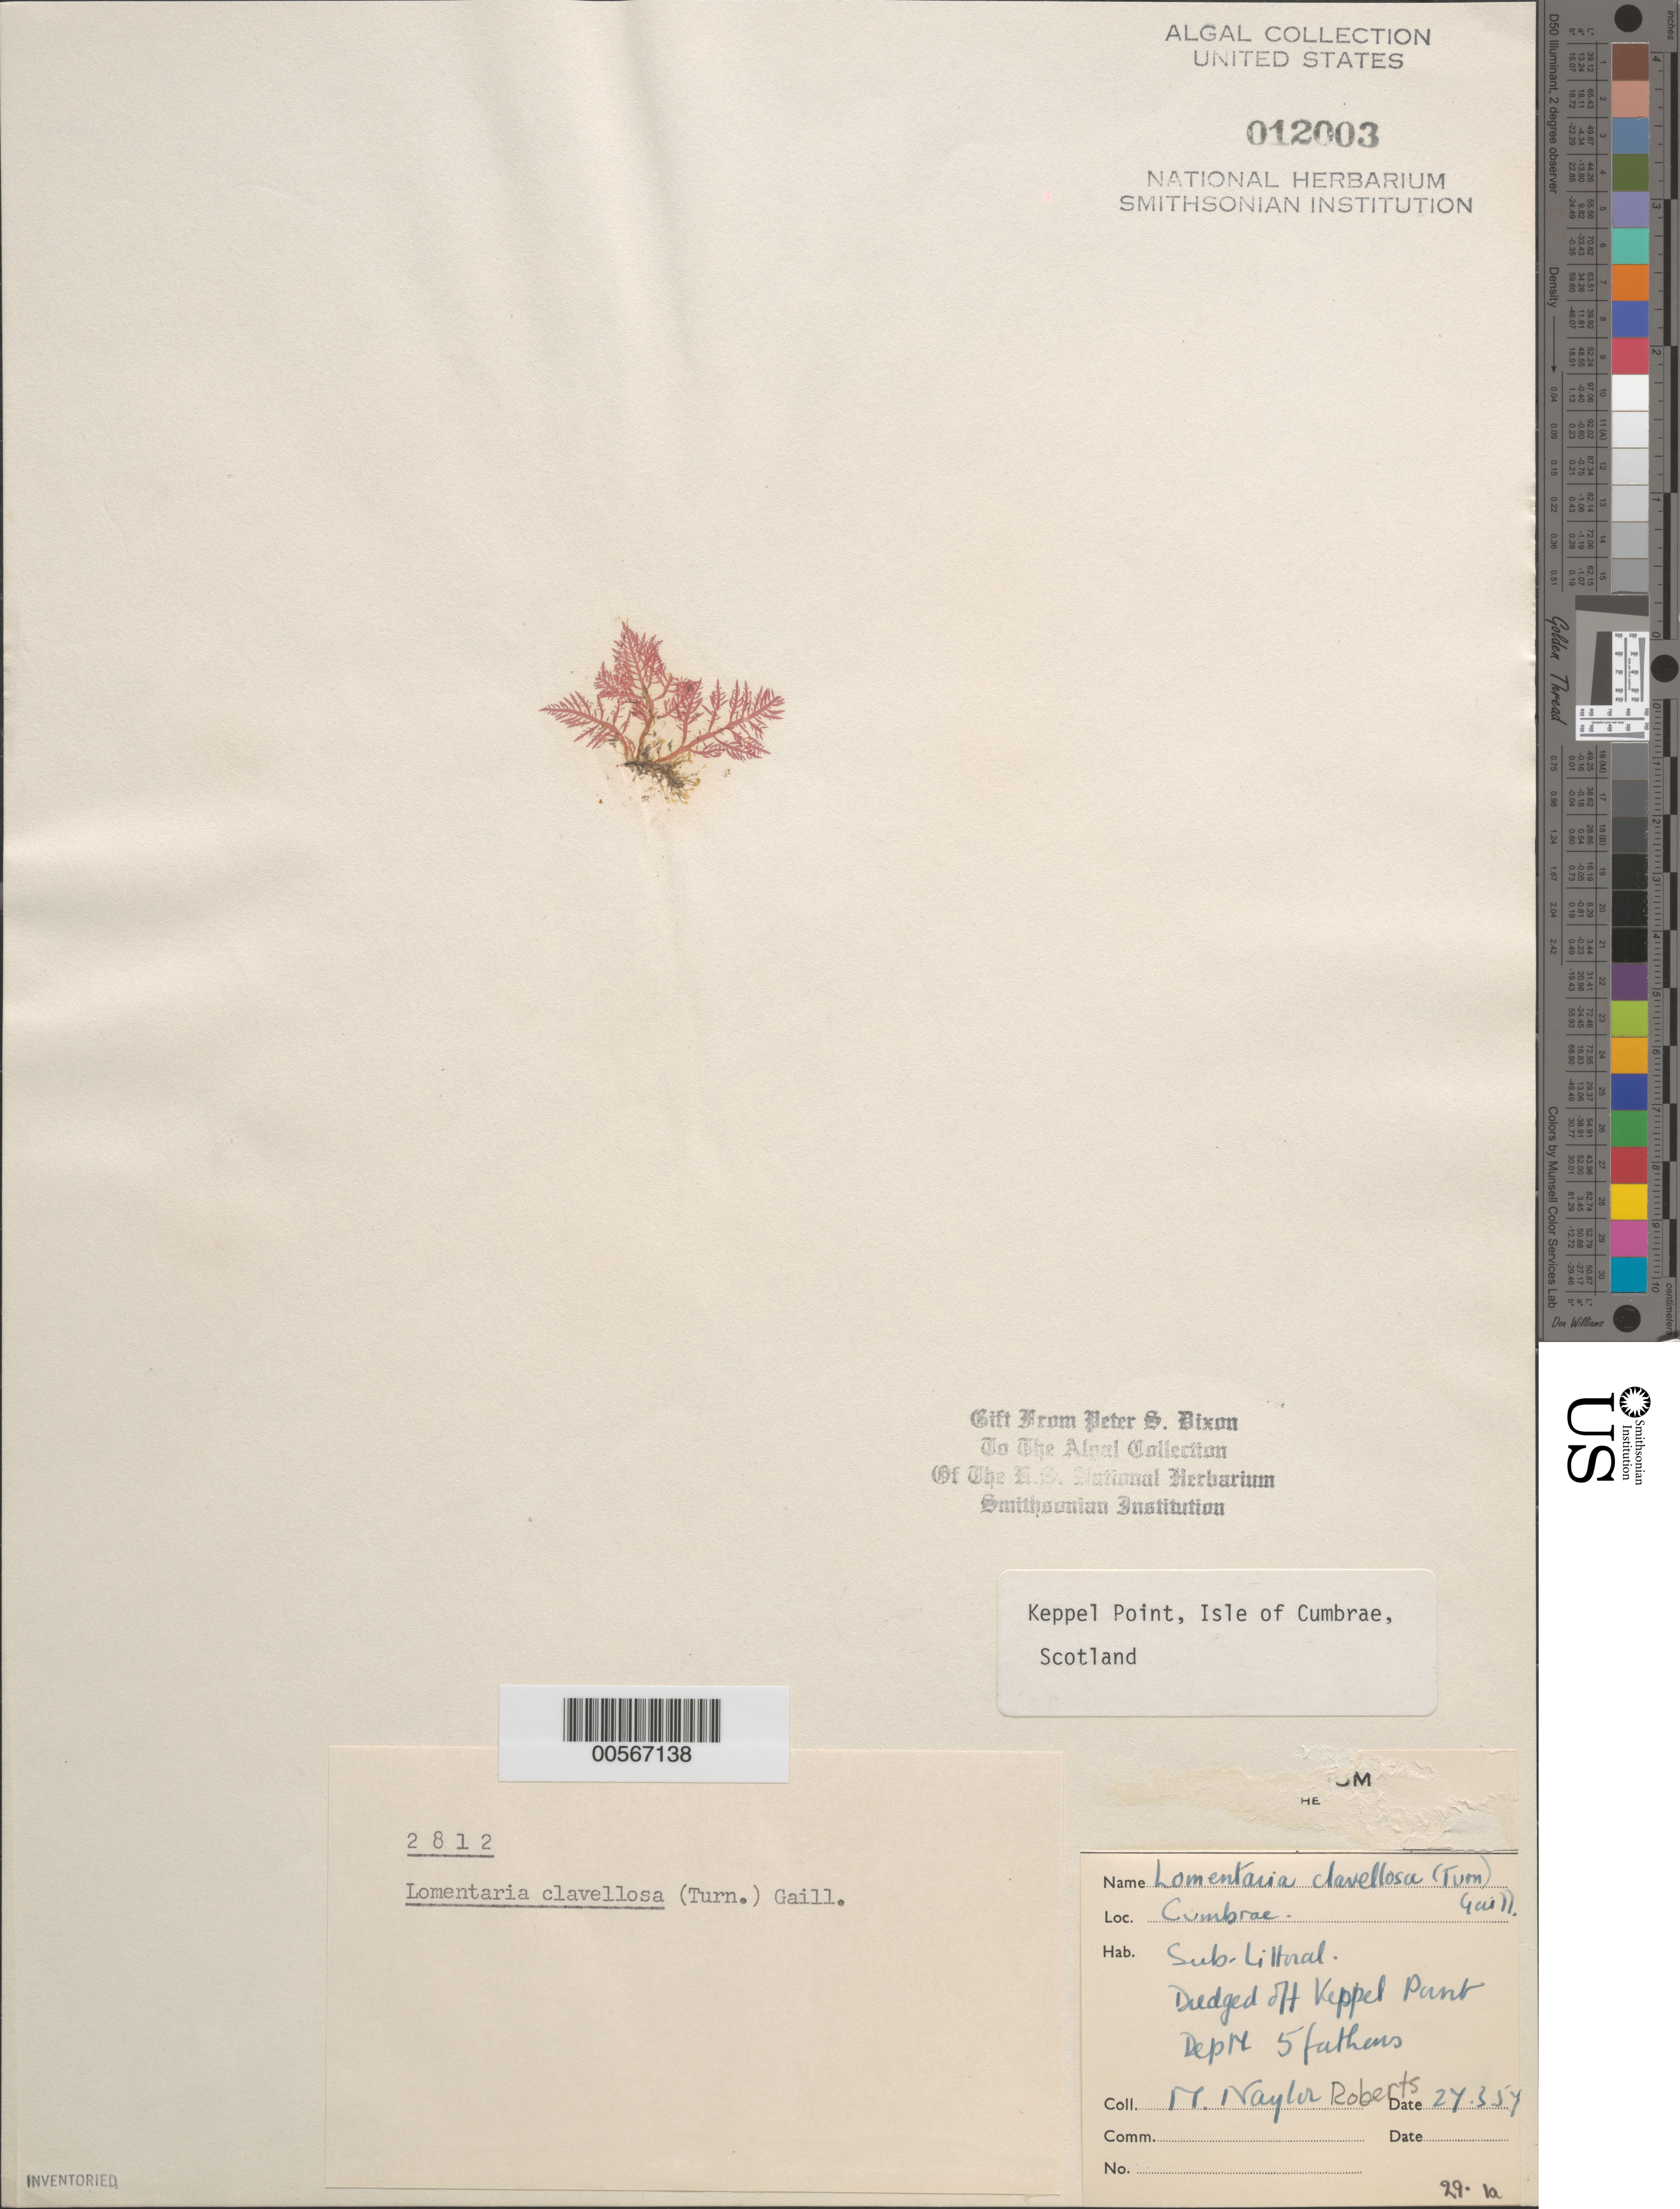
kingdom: Plantae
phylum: Rhodophyta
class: Florideophyceae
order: Rhodymeniales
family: Lomentariaceae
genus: Lomentaria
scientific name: Lomentaria clavellosa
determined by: Dixon, P. S.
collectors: M. Roberts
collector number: PSD 2812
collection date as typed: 27 Mar 1957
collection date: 1957-03-27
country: United Kingdom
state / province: Scotland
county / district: North Ayrshire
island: Great Cumbrae Island (Isle of Cumbrae)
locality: Off Keppel Point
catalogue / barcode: US 12003